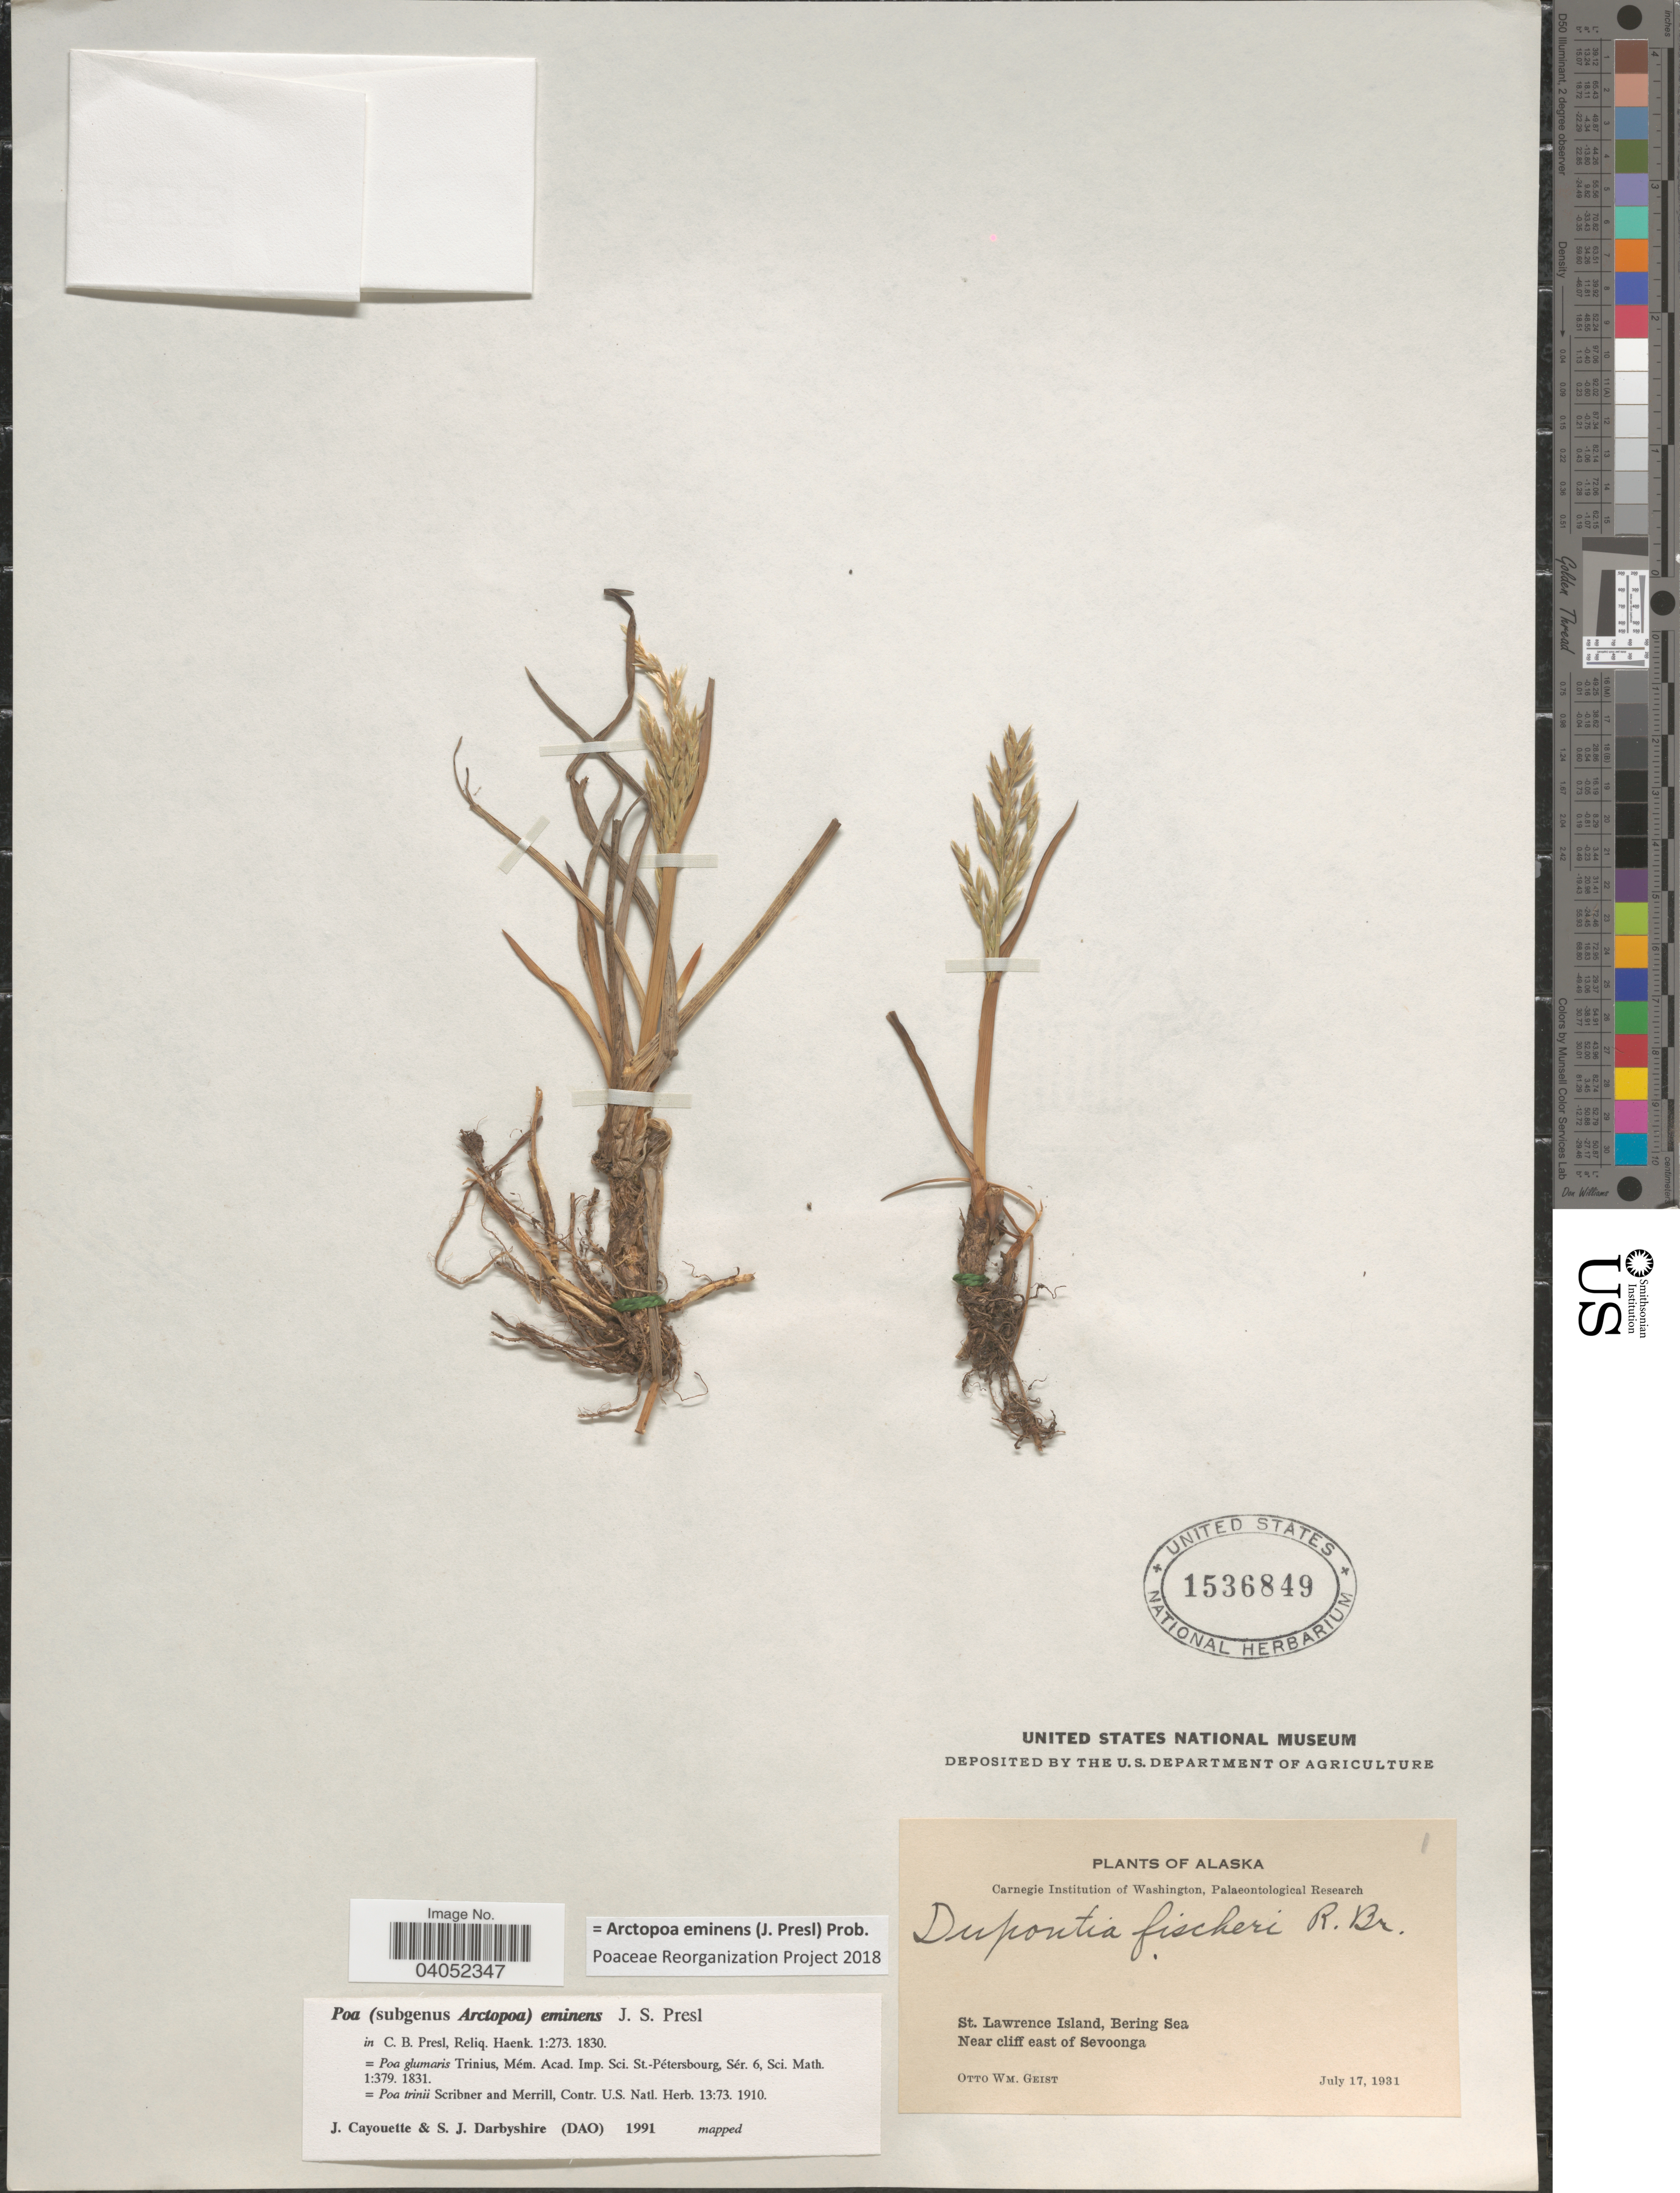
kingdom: Plantae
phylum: Tracheophyta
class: Liliopsida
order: Poales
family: Poaceae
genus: Arctopoa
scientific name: Arctopoa eminens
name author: (J. Presl) Prob.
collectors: O. Geist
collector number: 1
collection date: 1931-07-17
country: United States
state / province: Alaska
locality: St. Lawrence Island, Bering Sea. Near cliff east of Sevoonga.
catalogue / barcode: US 1536849